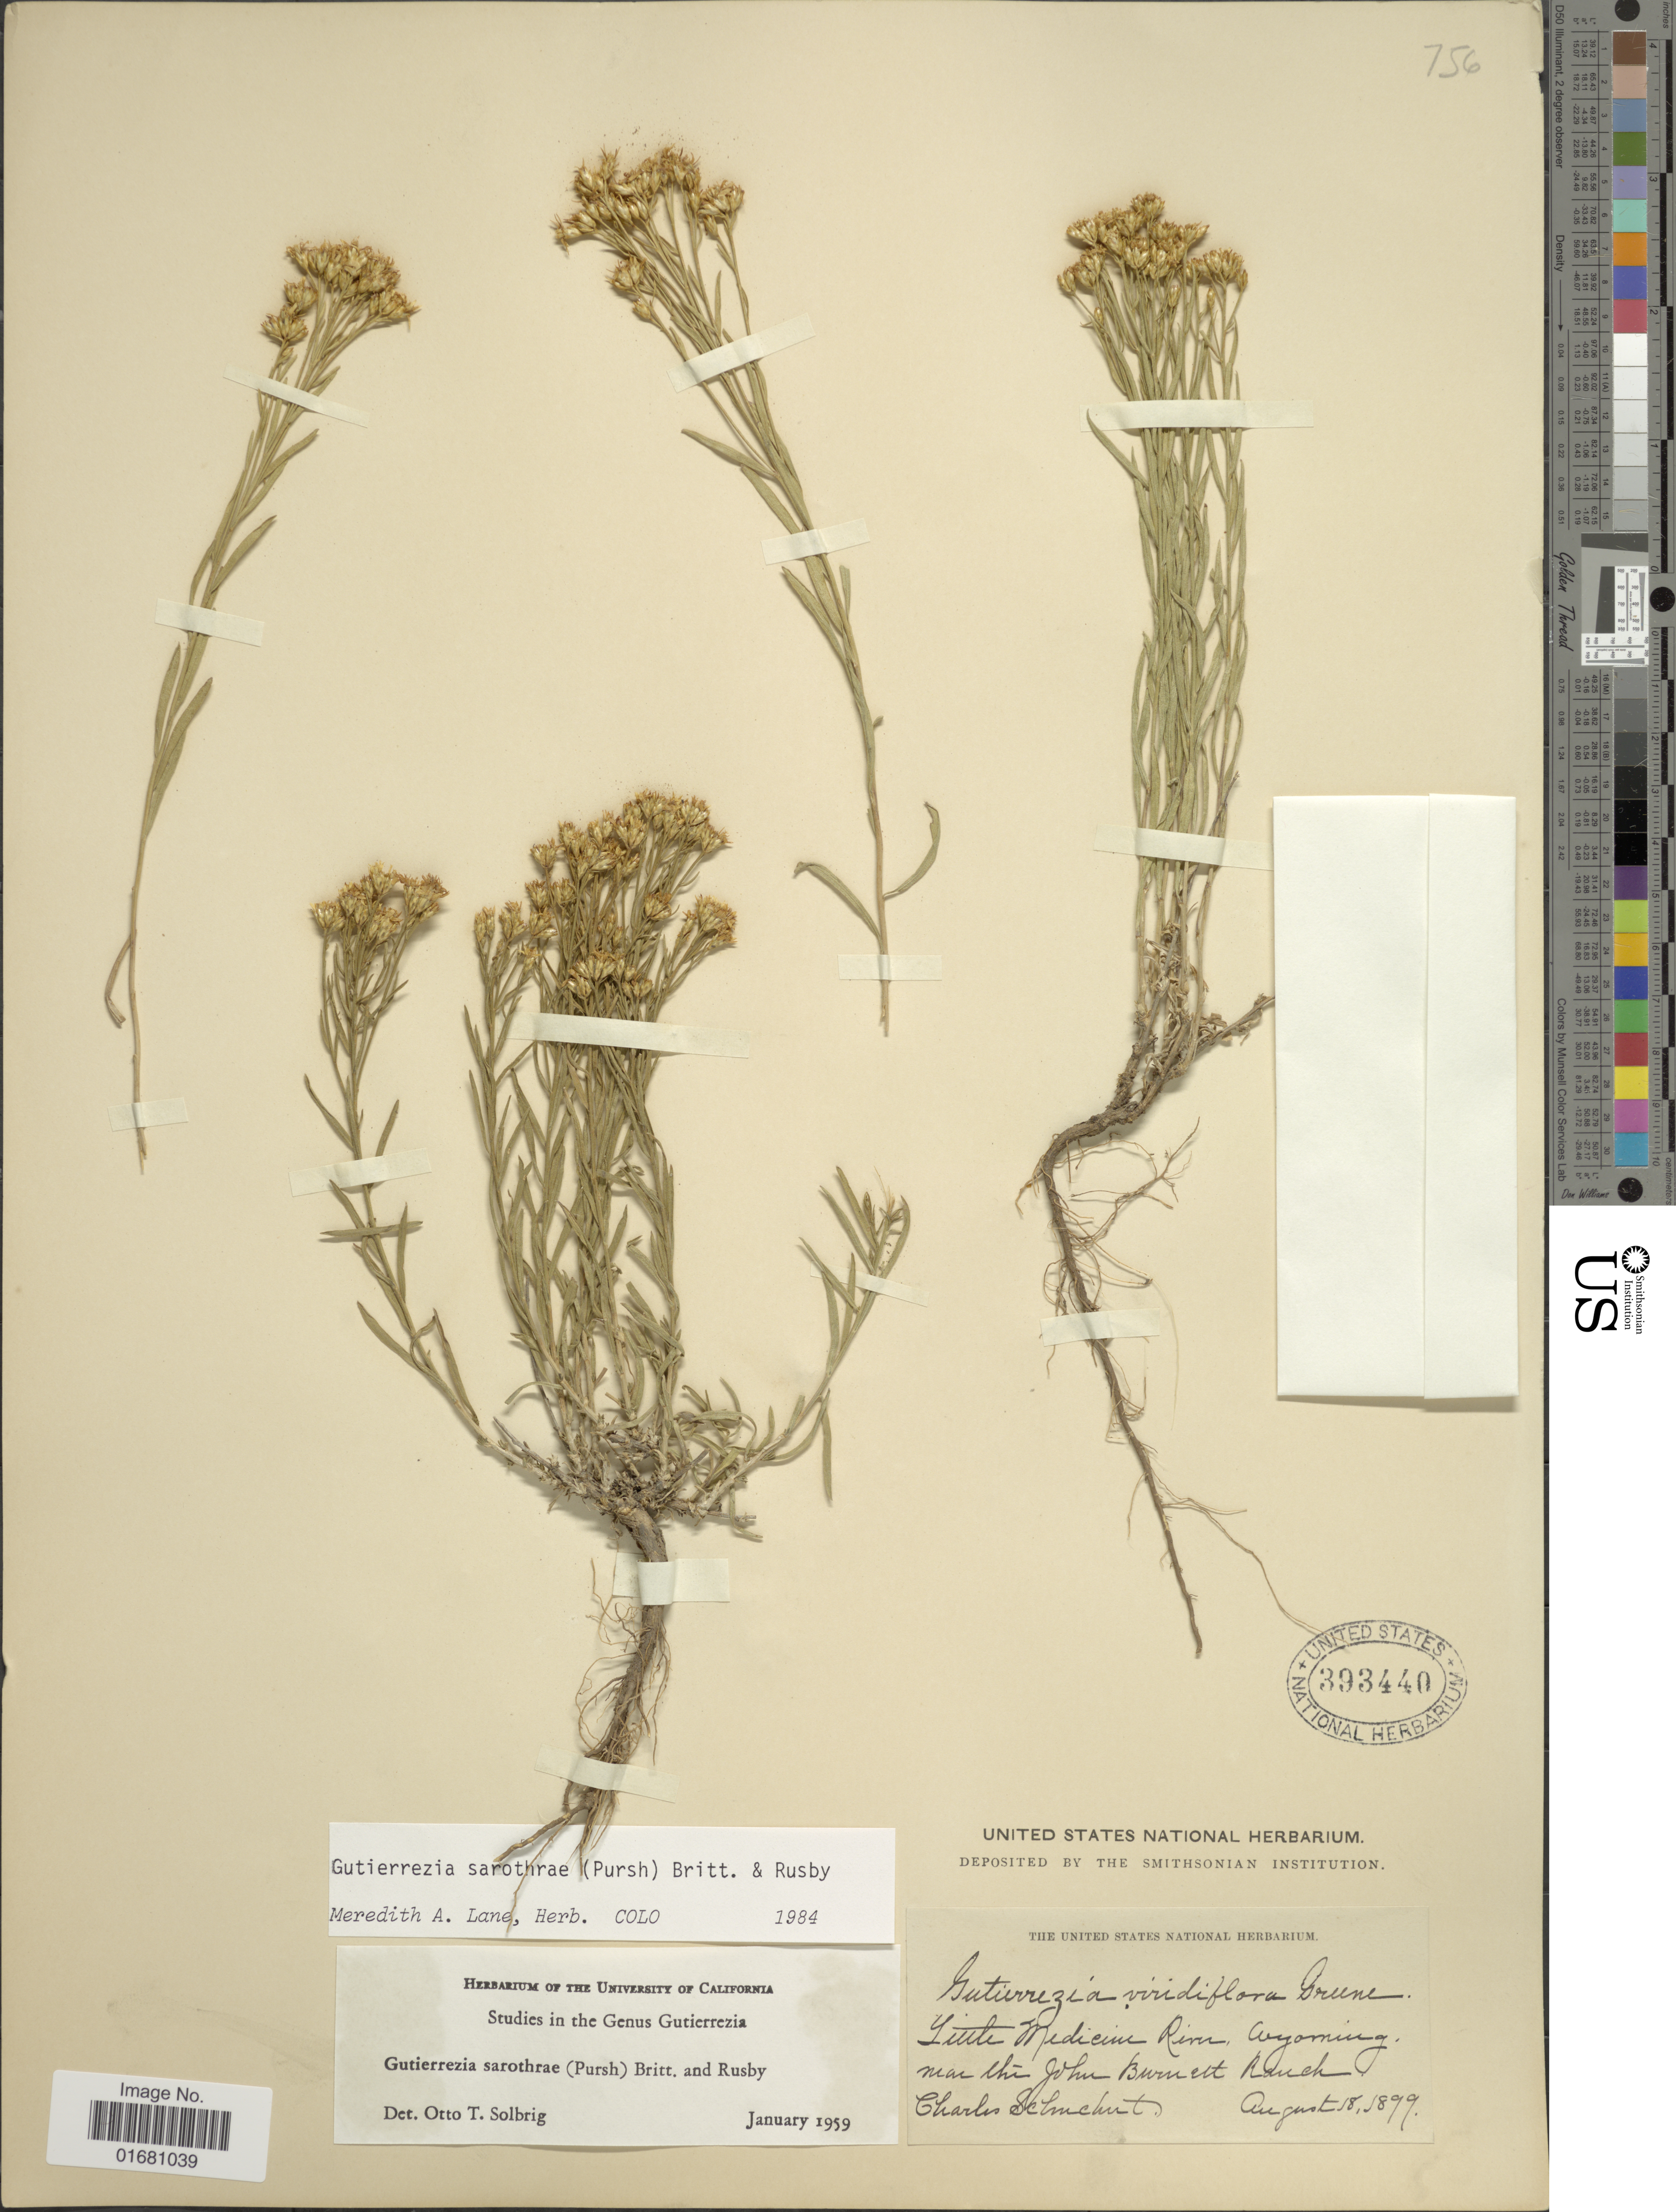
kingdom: Plantae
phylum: Tracheophyta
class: Magnoliopsida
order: Asterales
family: Asteraceae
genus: Gutierrezia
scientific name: Gutierrezia sarothrae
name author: (Pursh) Britton & Rusby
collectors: C. Schuchert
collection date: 1899-08-18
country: United States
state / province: Wyoming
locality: Little Medicine River, near the John Burnett Ranch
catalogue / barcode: US 393440